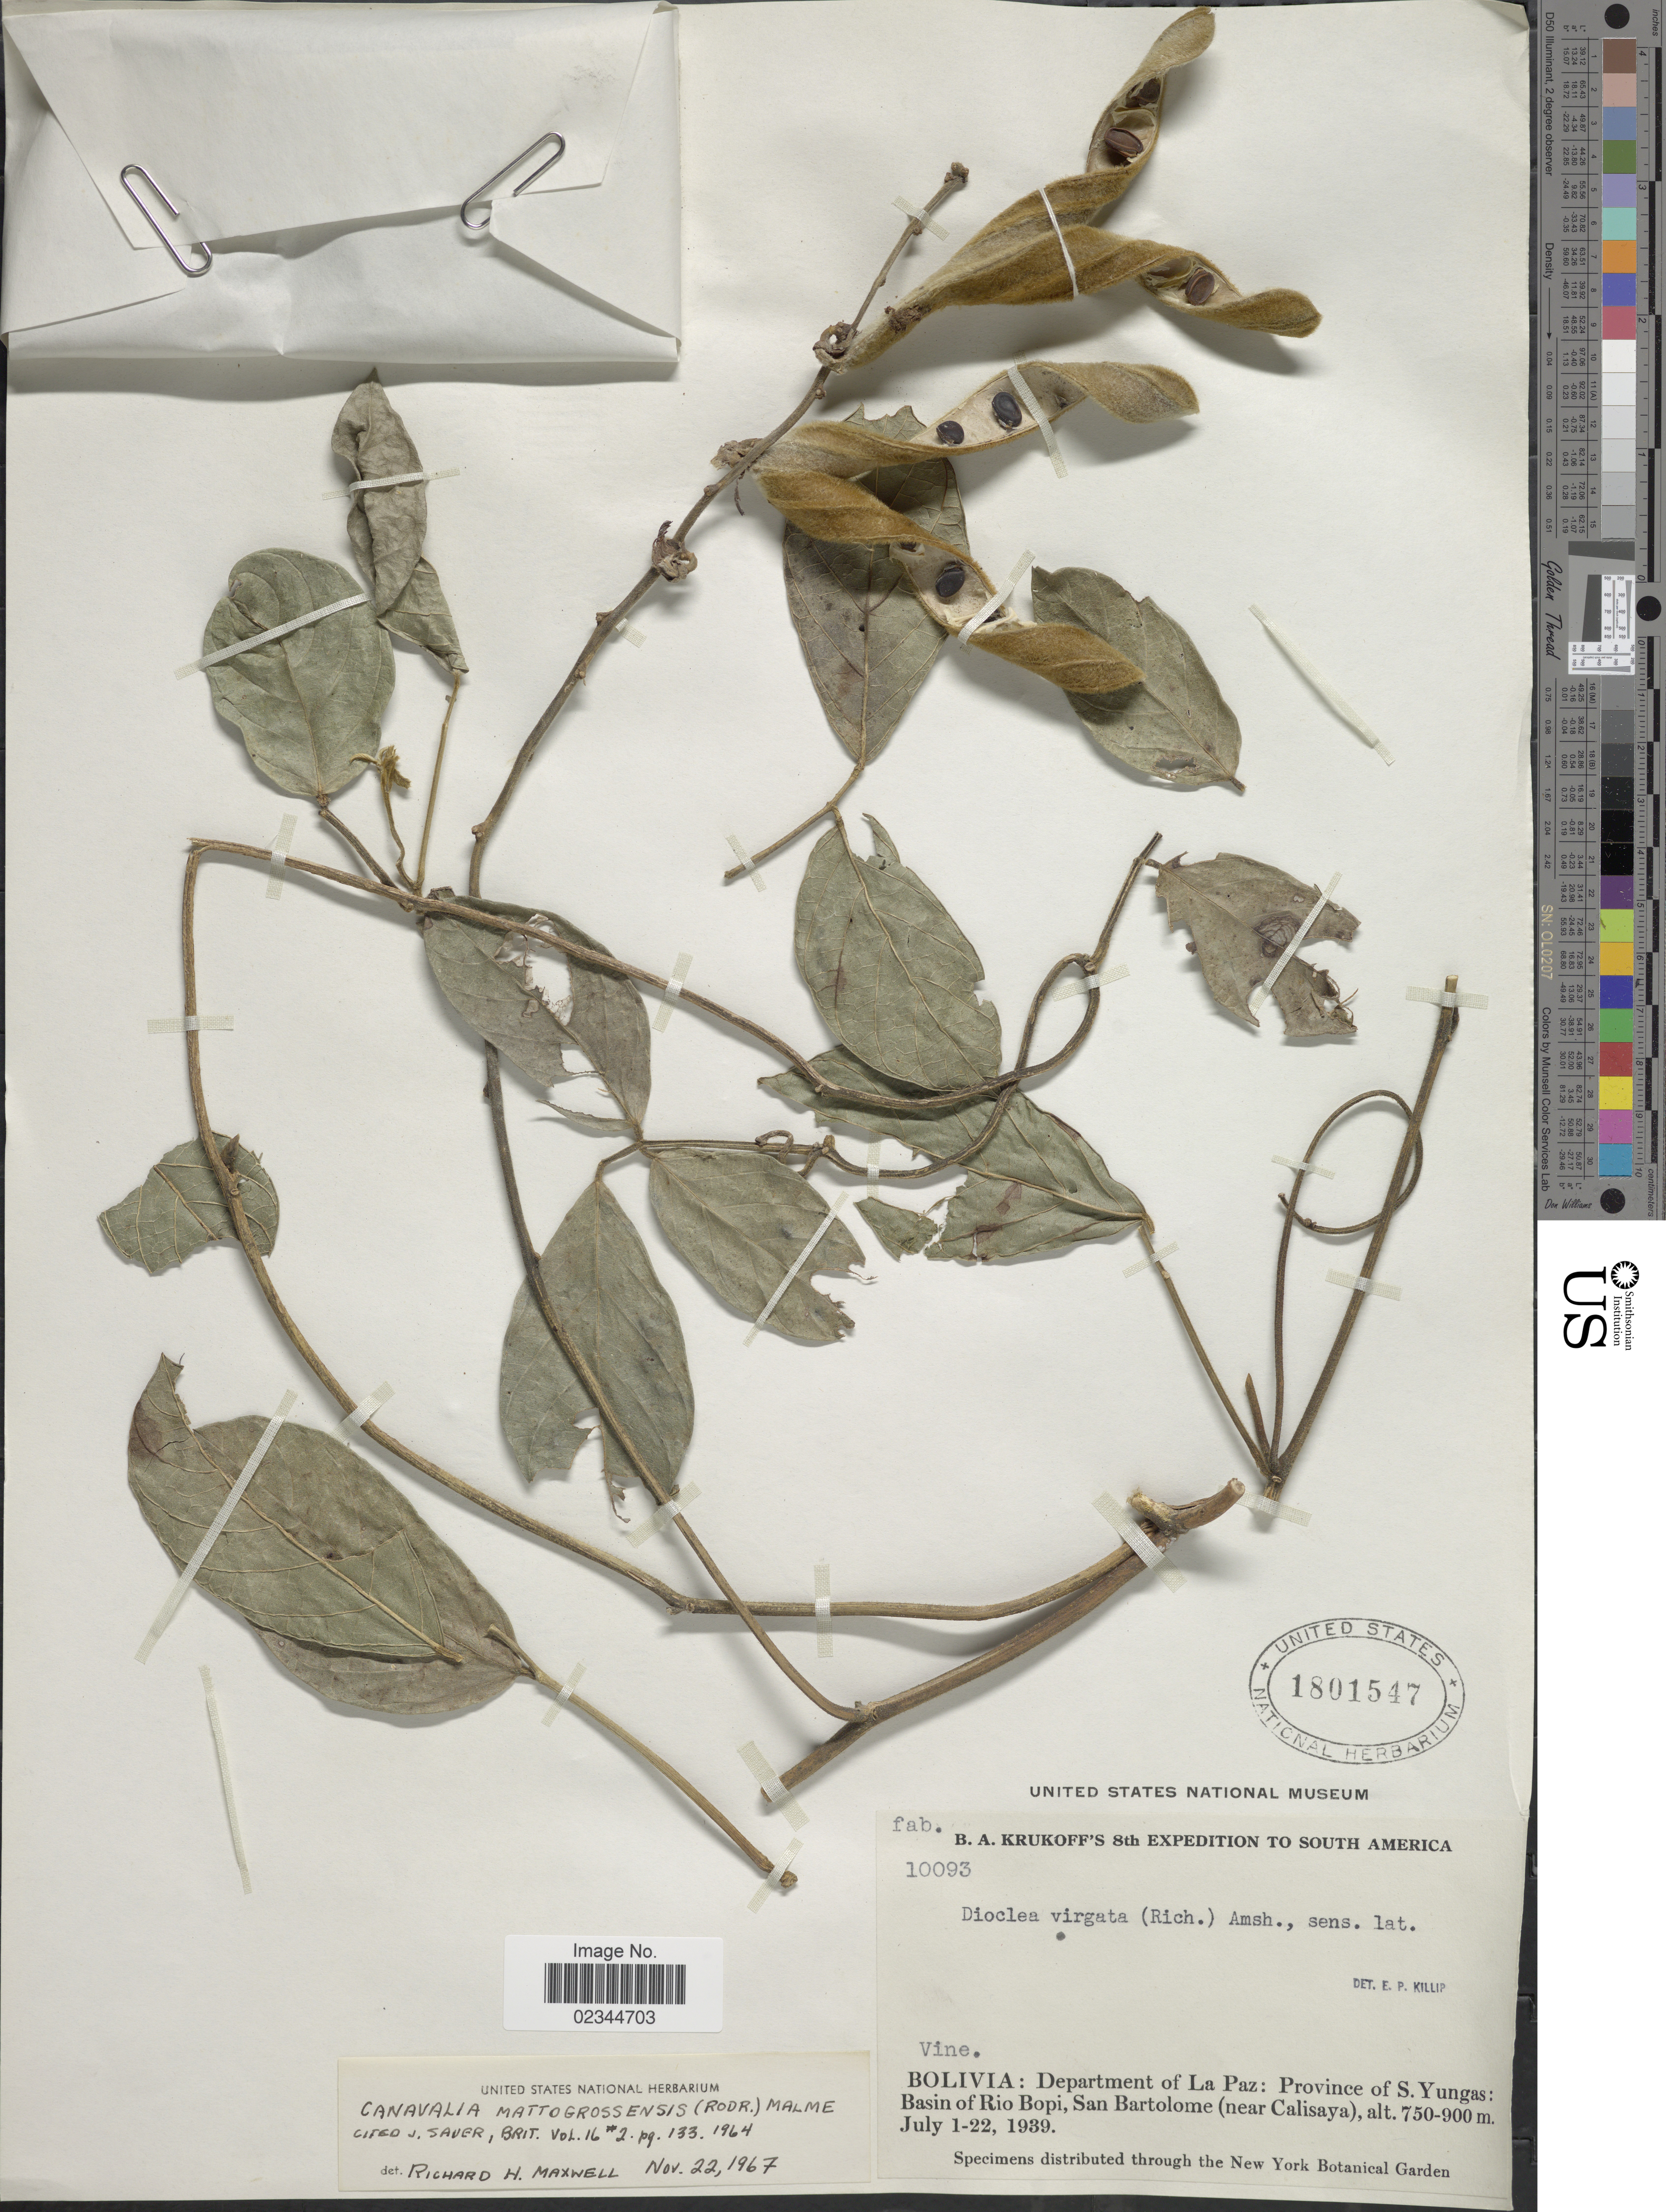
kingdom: Plantae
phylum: Tracheophyta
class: Magnoliopsida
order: Fabales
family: Fabaceae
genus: Canavalia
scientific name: Canavalia mattogrossensis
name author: (Barb. Rodr.) Malme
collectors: B. A. Krukoff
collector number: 10093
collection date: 1939-07-01/1939-07-22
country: Bolivia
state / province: La Paz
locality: Department of La Paz: Province of S. Yungas: Basin of Rio Bopi, San Bartolome (near Calisaya)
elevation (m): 750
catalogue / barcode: US 1801547